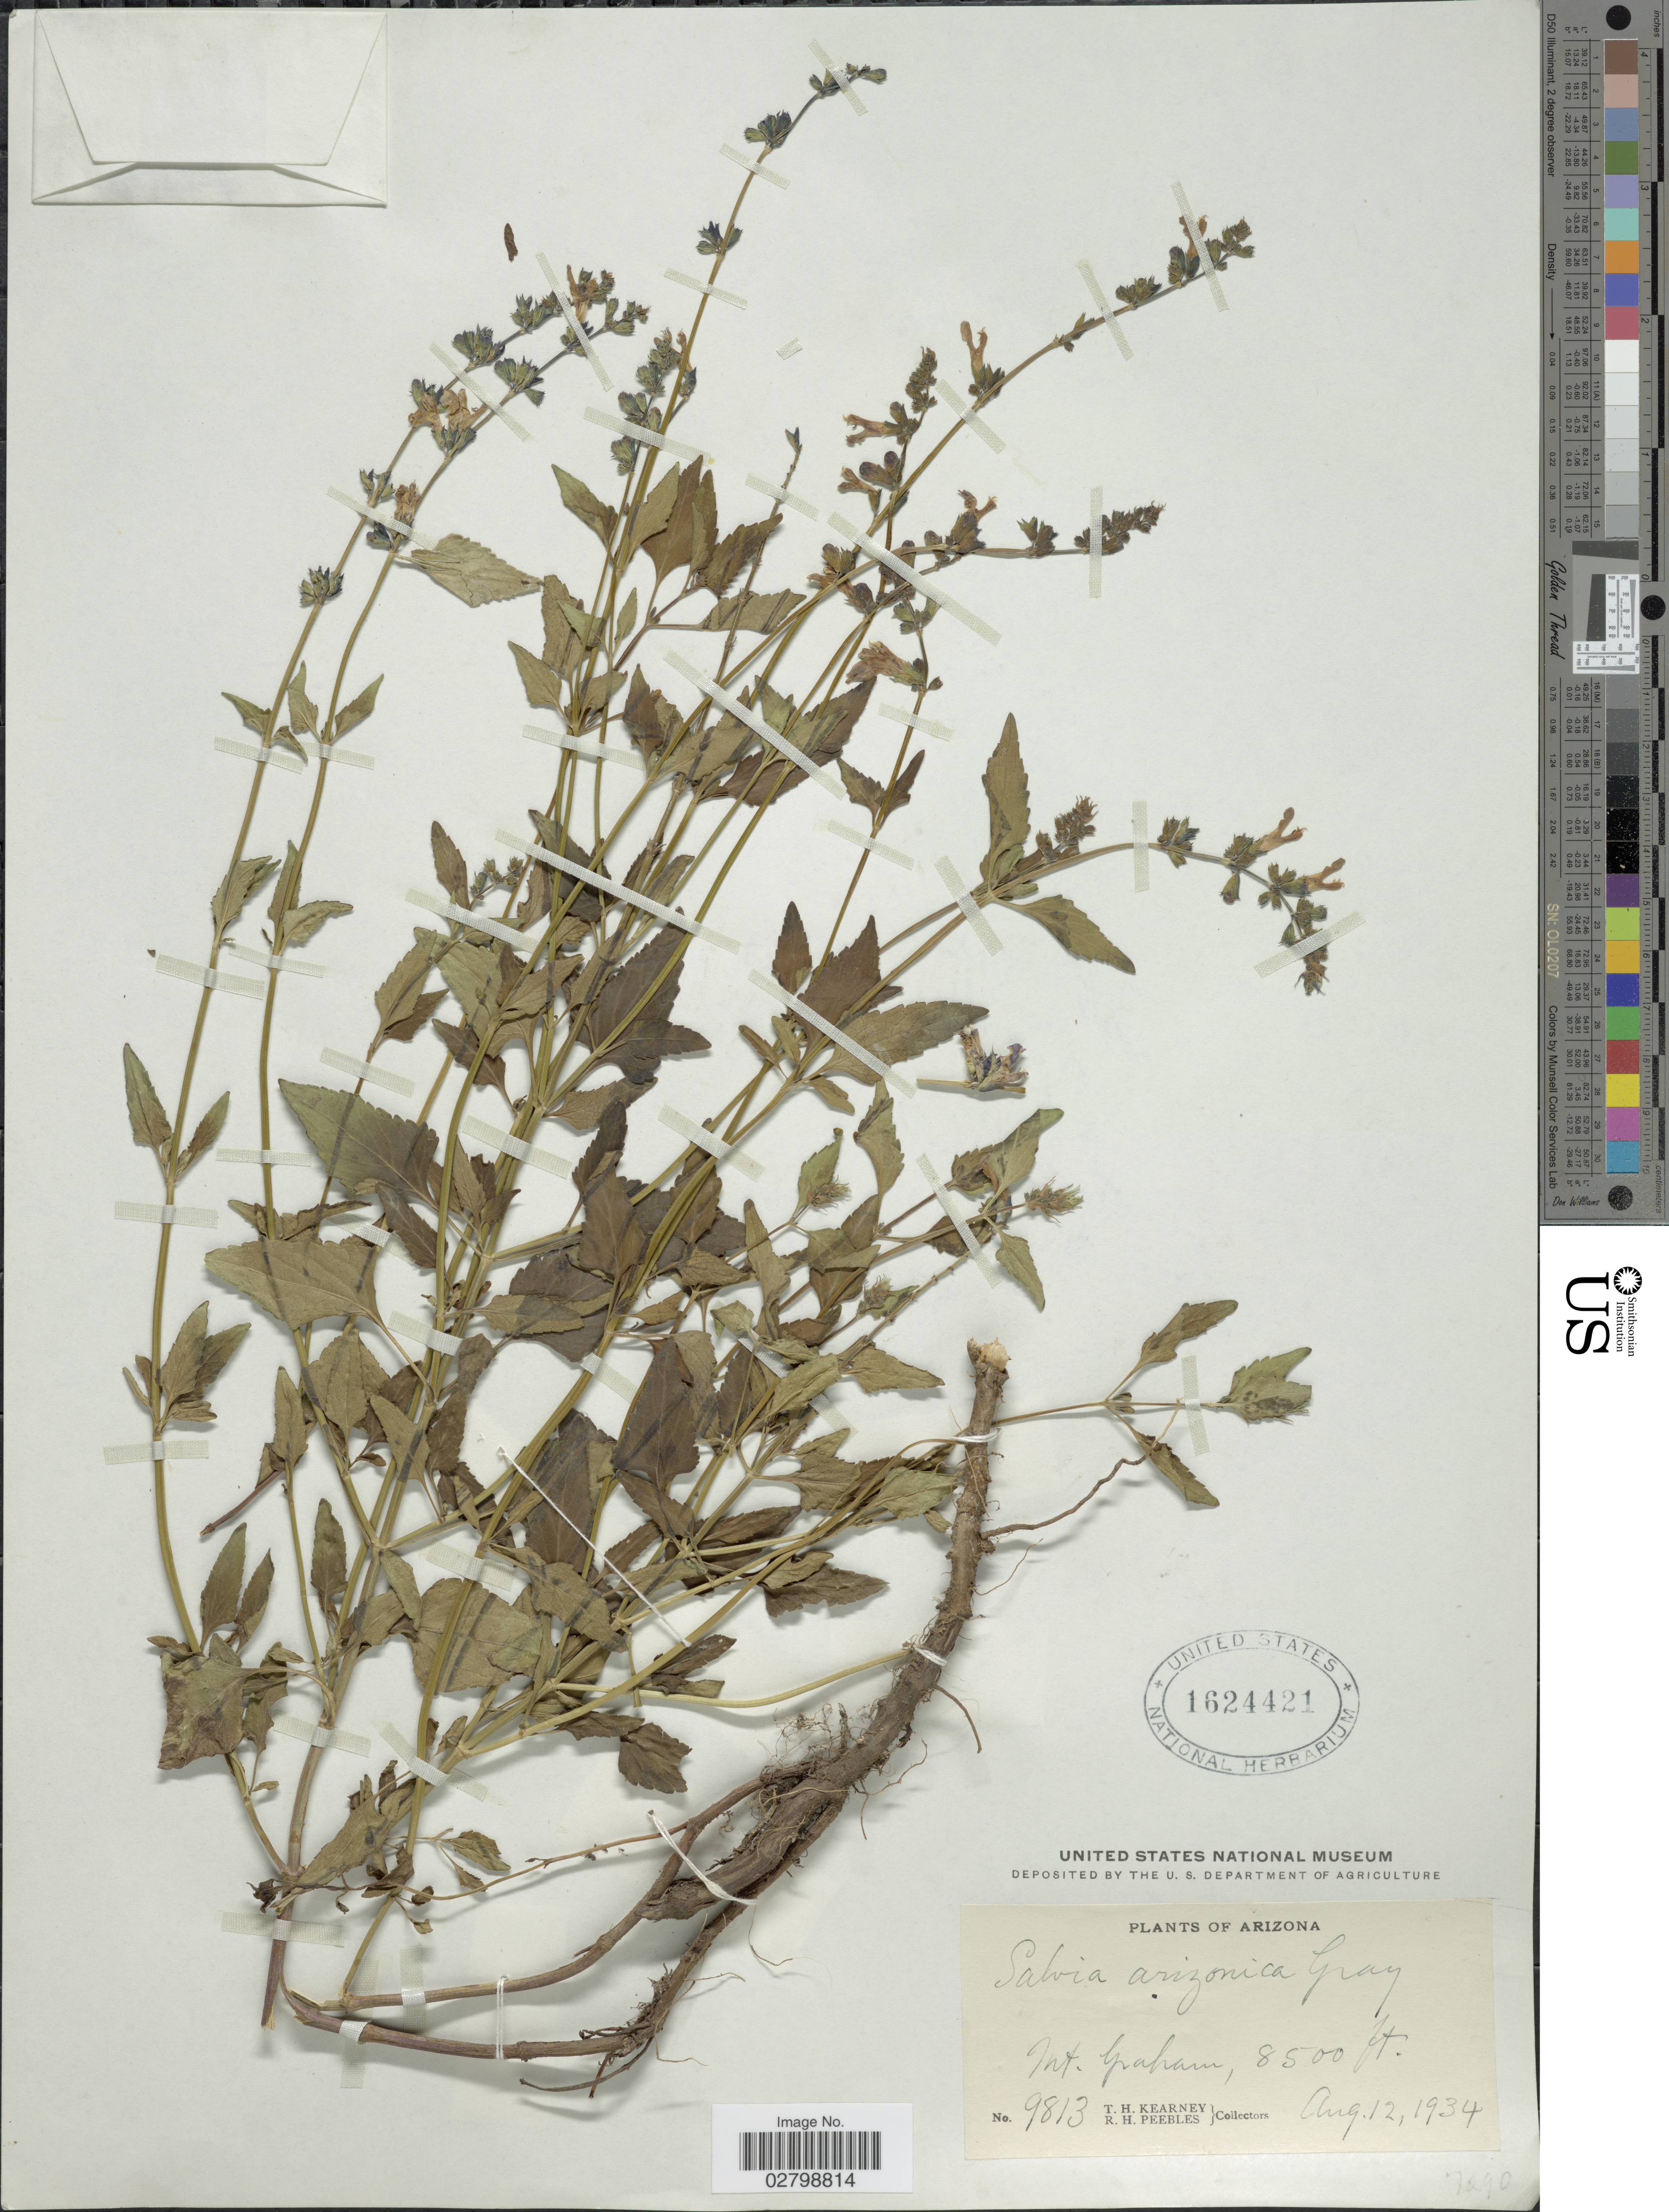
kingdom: Plantae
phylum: Tracheophyta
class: Magnoliopsida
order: Lamiales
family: Lamiaceae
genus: Salvia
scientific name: Salvia arizonica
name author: A. Gray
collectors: T. H. Kearney & R. H. Peebles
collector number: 9813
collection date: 1934-08-12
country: United States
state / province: Arizona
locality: Mt. Graham.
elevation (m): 2591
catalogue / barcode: US 1624421